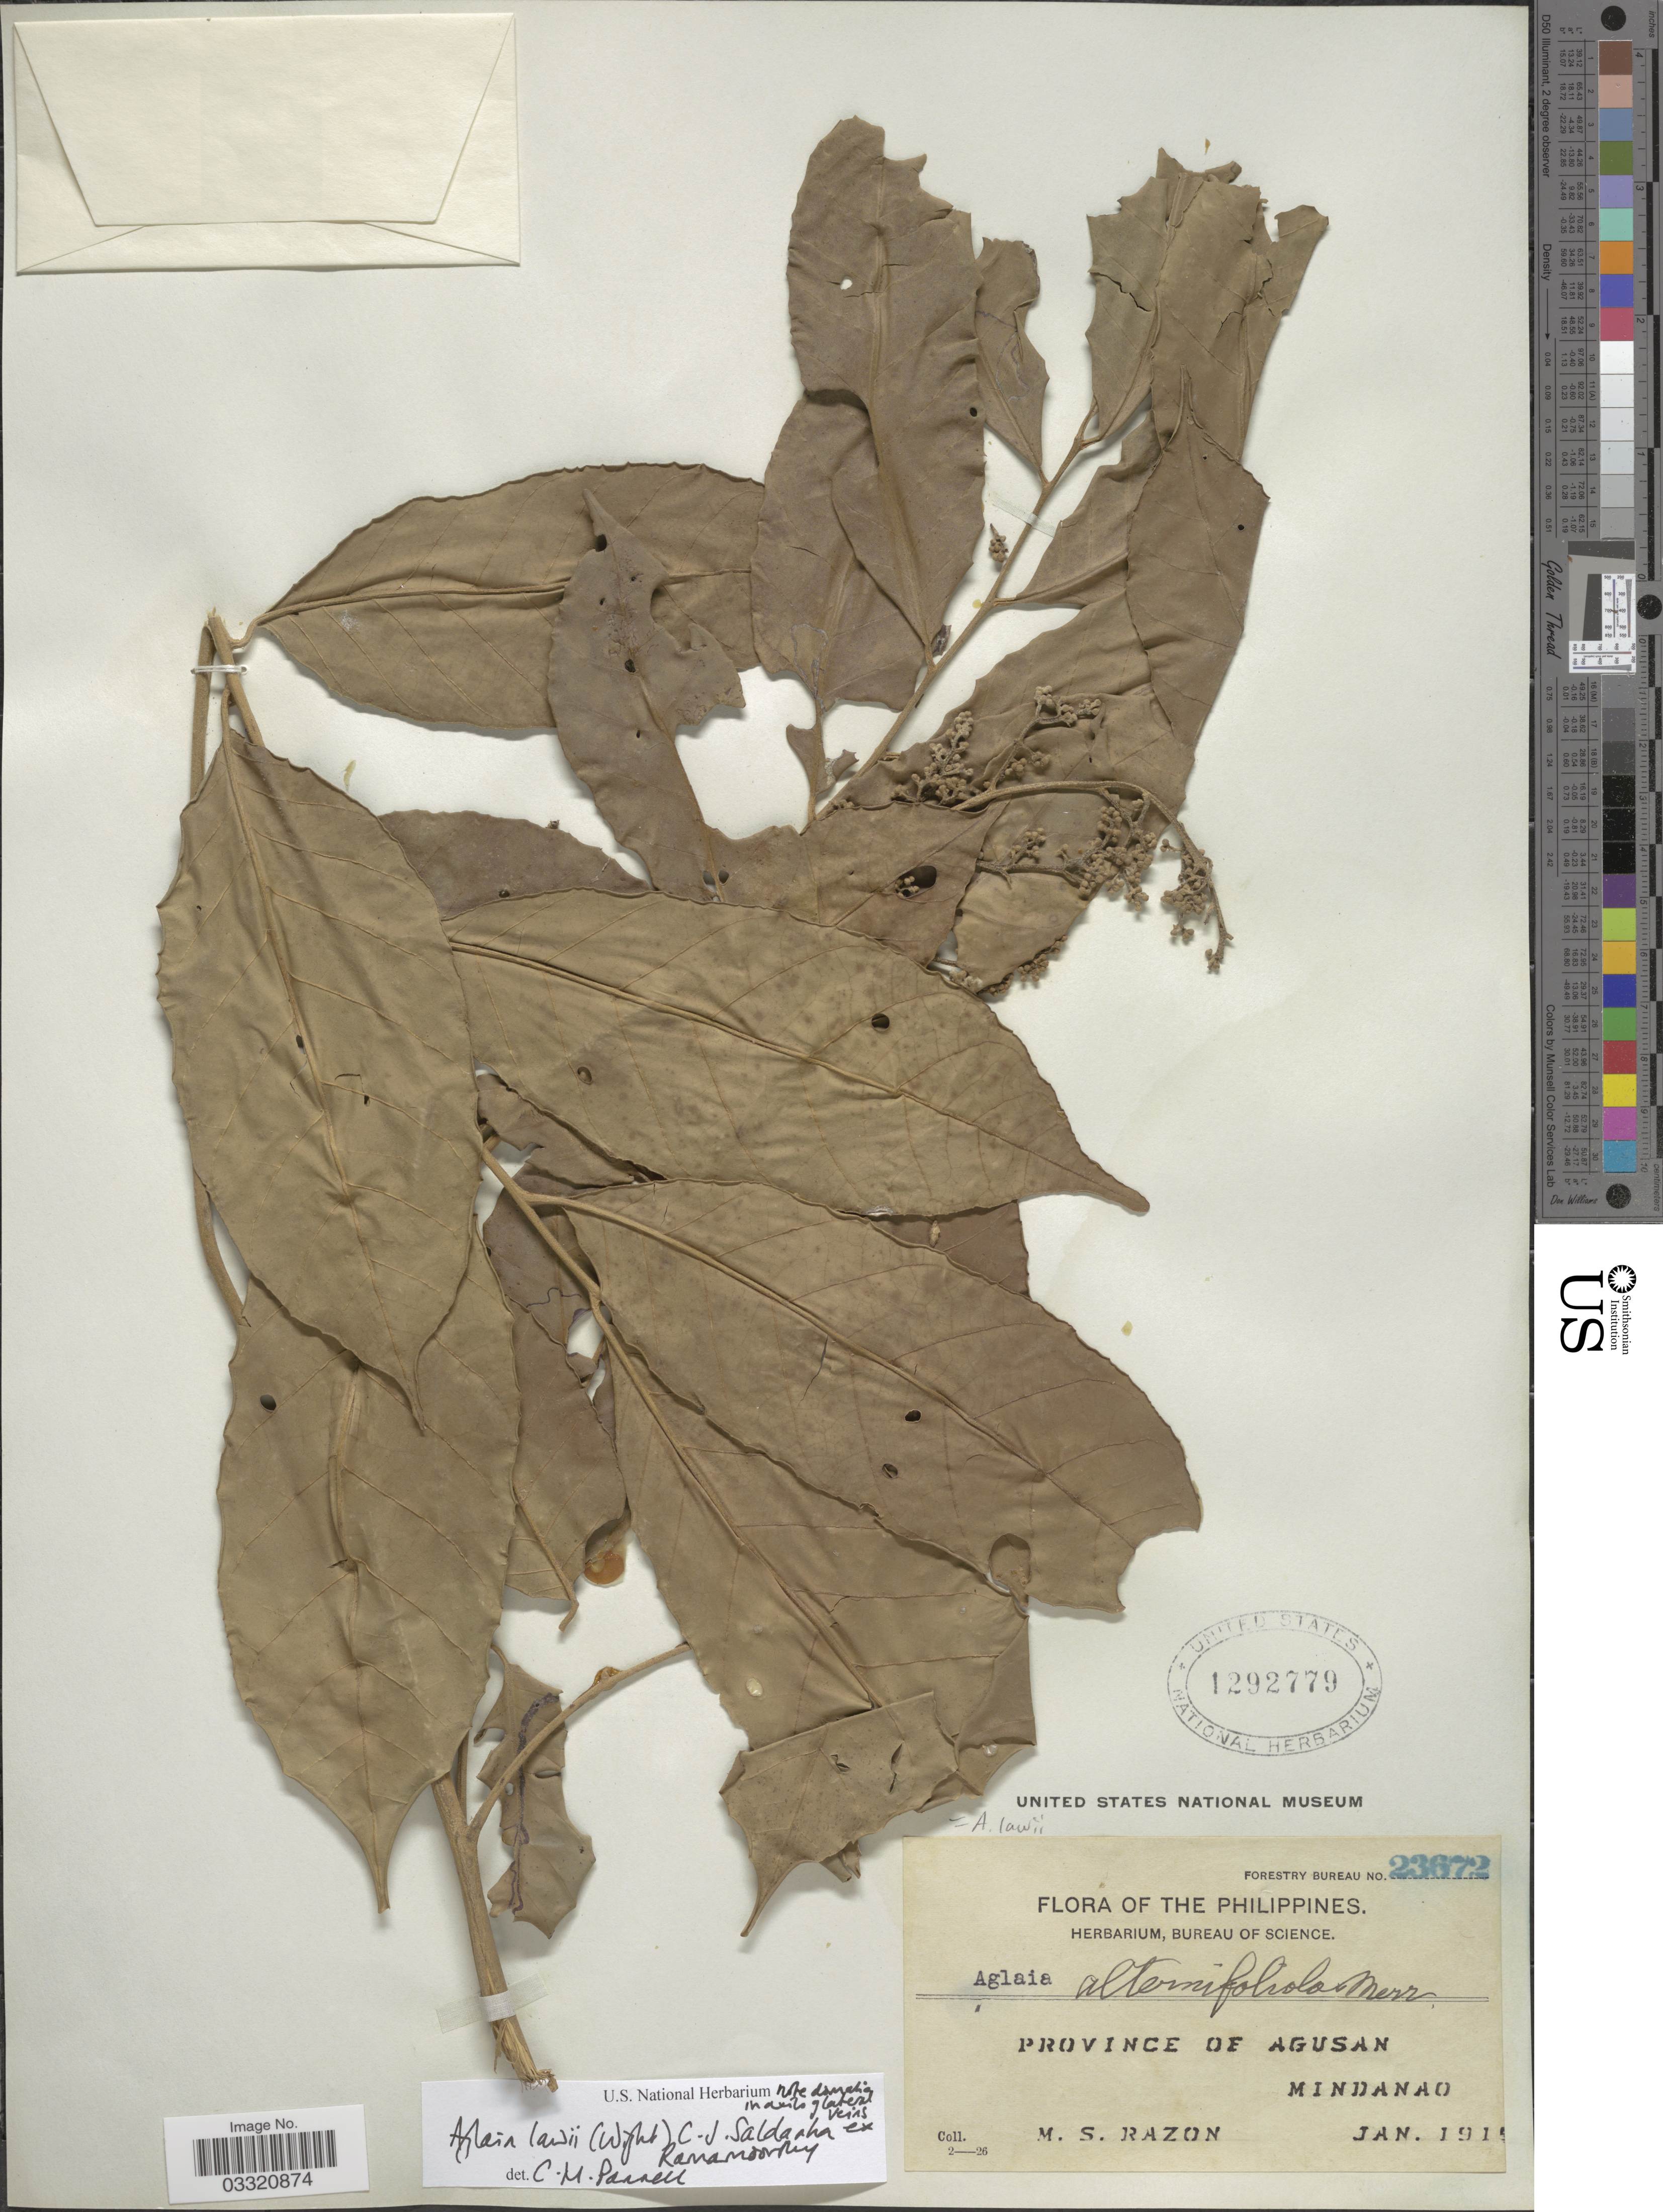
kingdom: Plantae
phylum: Tracheophyta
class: Magnoliopsida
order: Sapindales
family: Meliaceae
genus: Aglaia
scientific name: Aglaia lawii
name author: (Wight) C.J. Saldanha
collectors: M. Razon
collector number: Forestry Bureau 23672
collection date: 1915-01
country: Philippines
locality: Province of Agusan, Mindanao.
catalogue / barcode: US 1292779